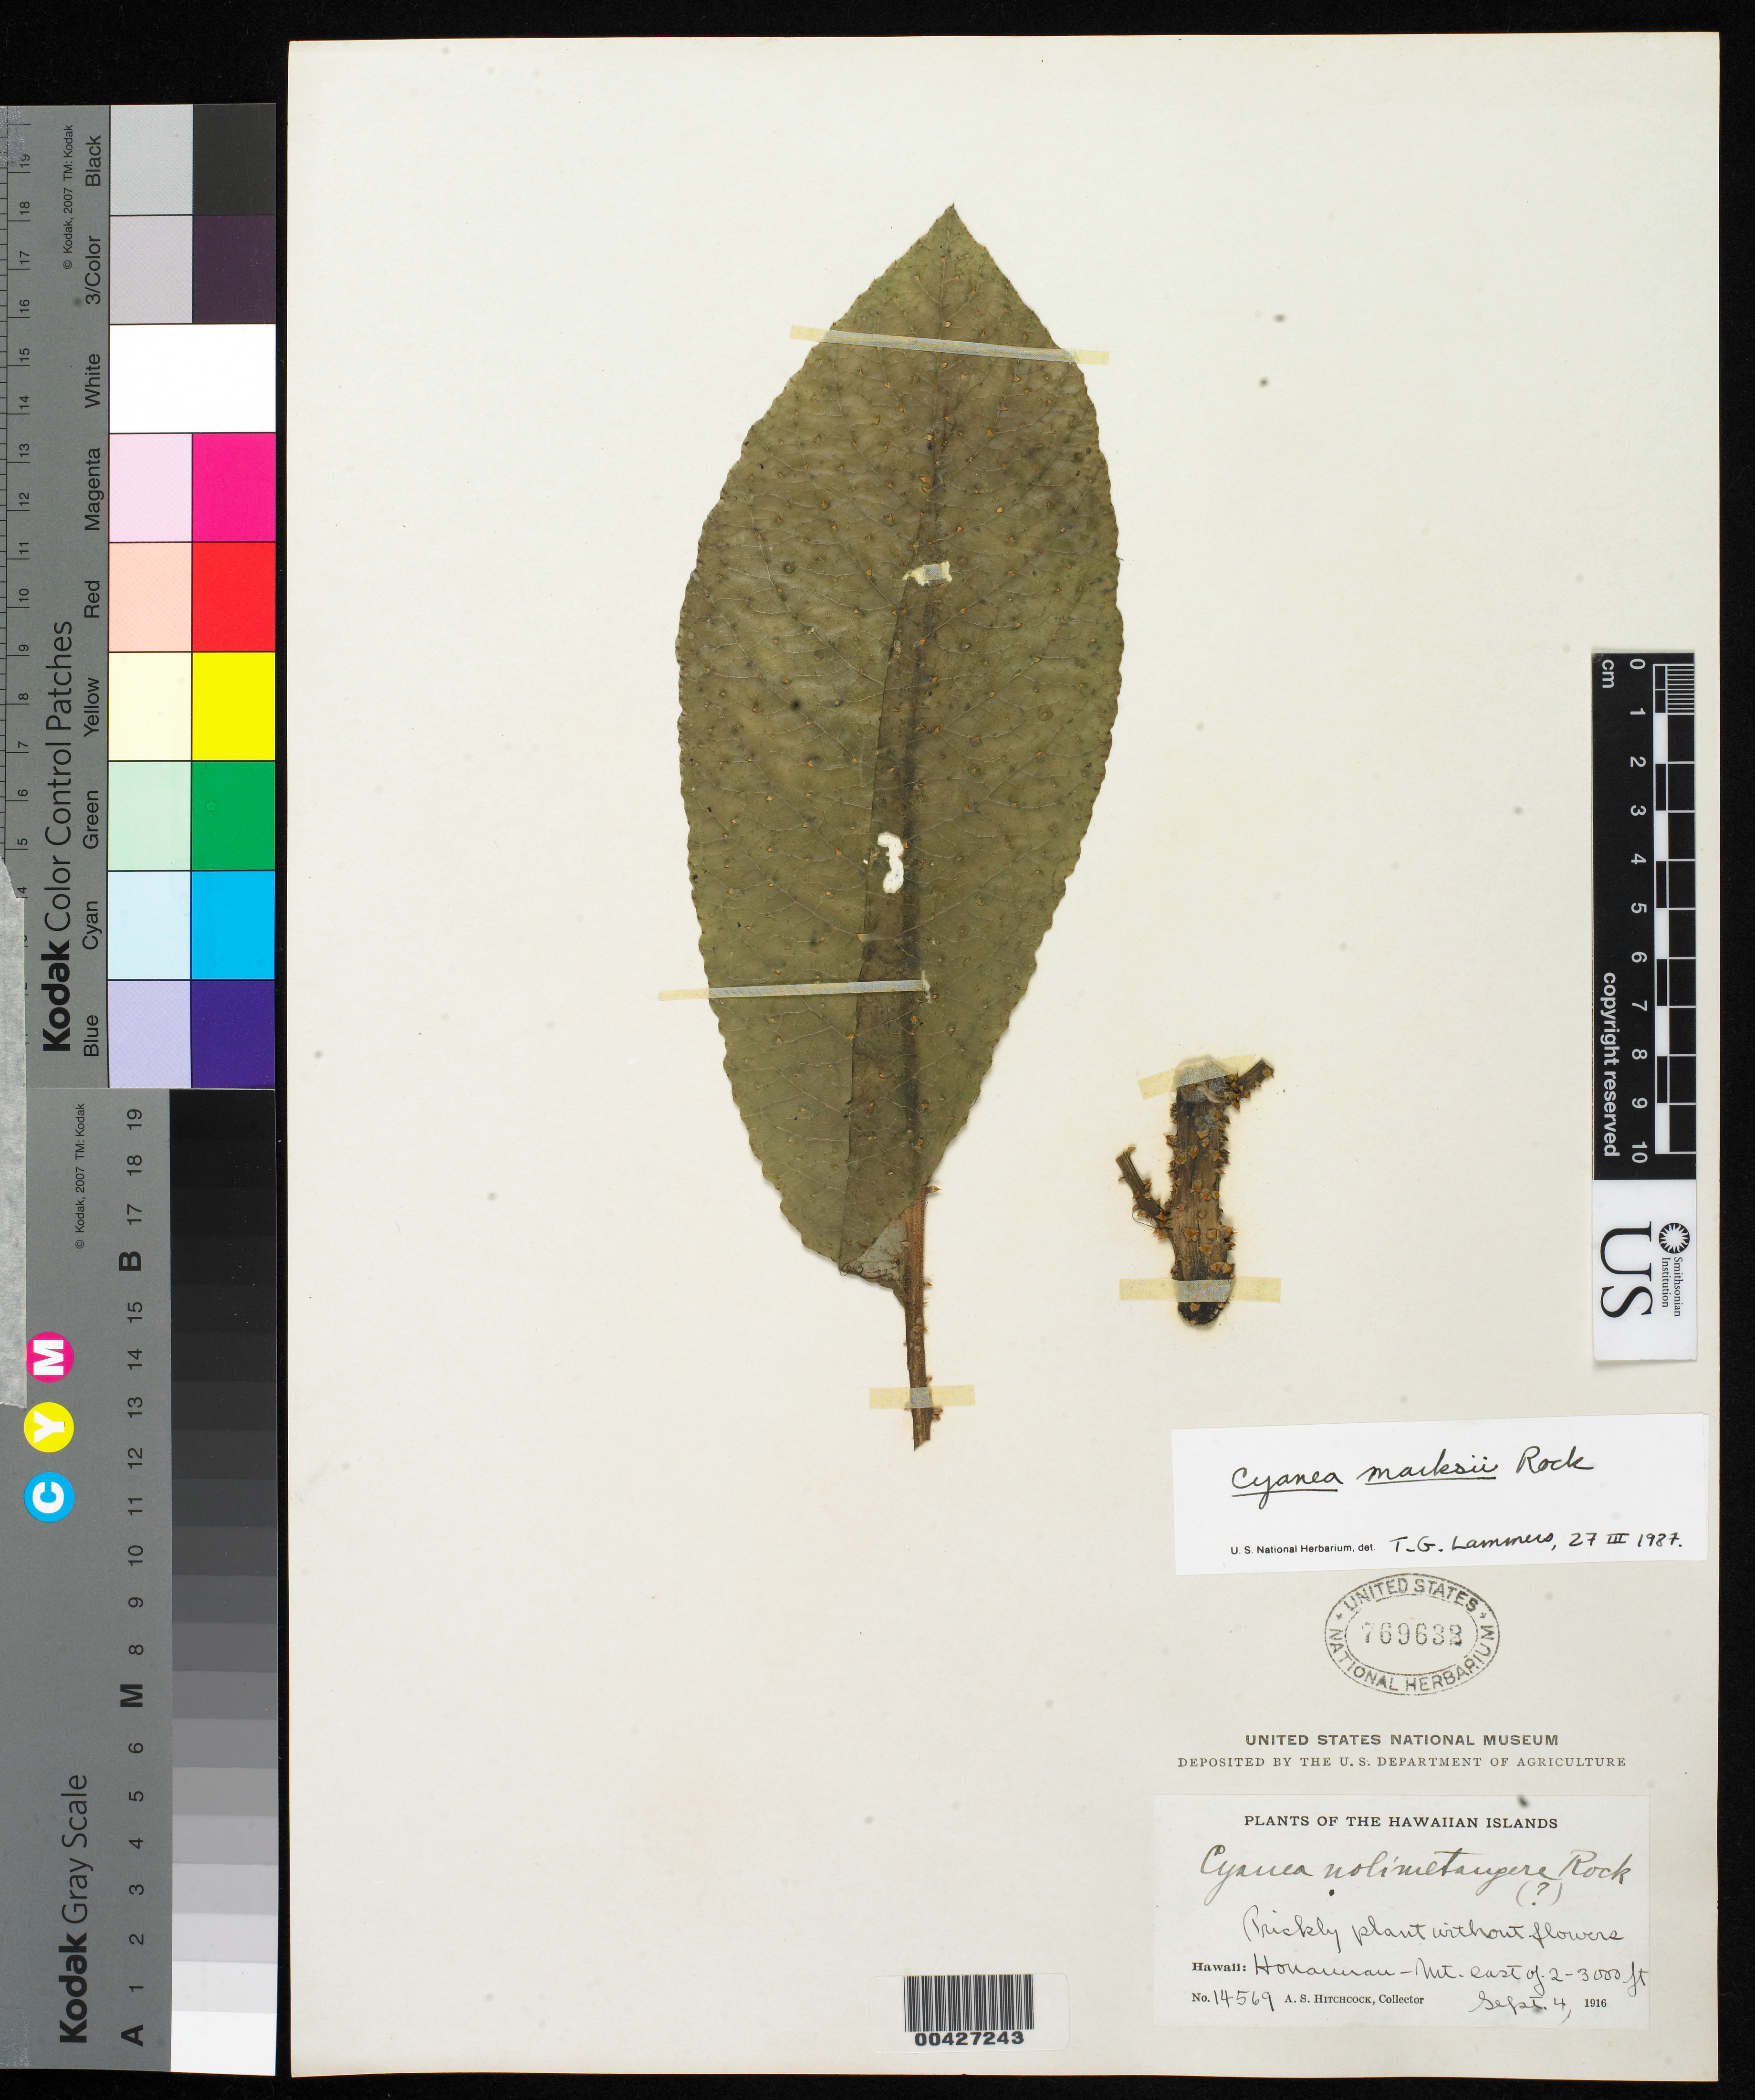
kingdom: Plantae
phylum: Tracheophyta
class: Magnoliopsida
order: Asterales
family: Campanulaceae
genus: Cyanea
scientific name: Cyanea marksii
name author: Rock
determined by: Lammers, T. G.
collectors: A. S. Hitchcock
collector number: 14569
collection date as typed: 4 Sep 1916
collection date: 1916-09-04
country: United States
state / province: Hawaii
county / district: Hawaii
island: Hawaii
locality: Honaunau-Mt. east of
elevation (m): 610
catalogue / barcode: US 769632